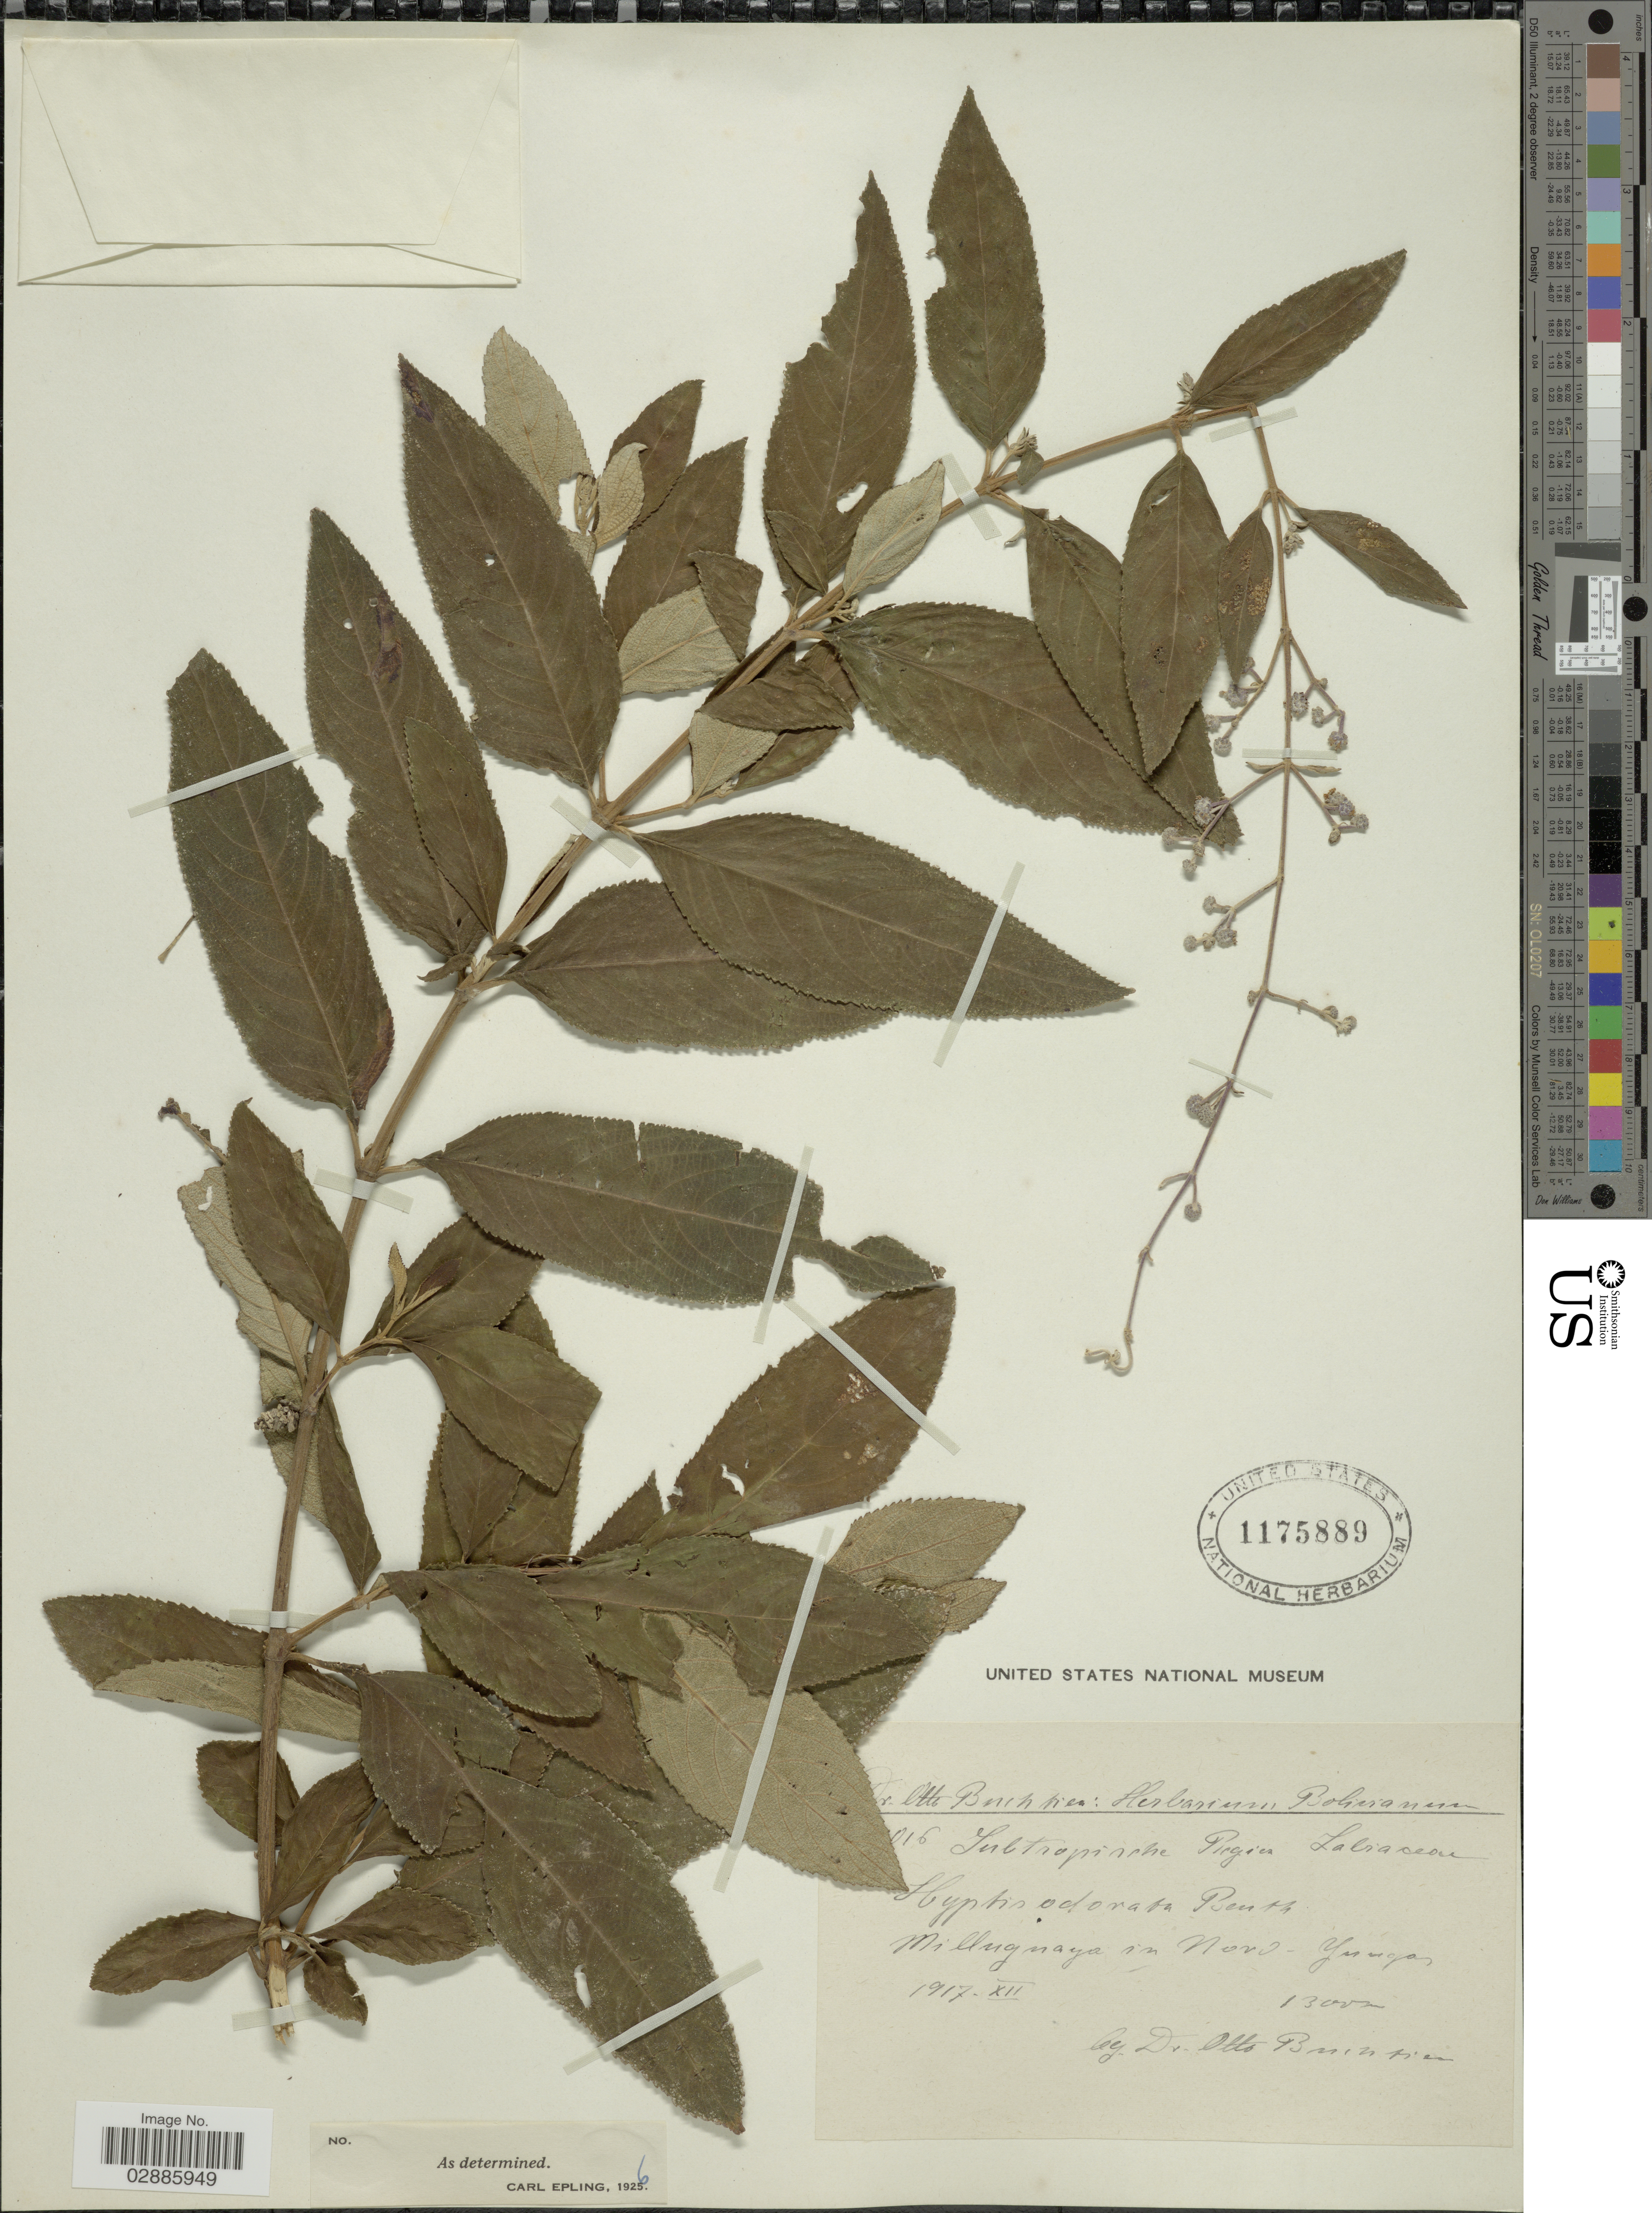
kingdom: Plantae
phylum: Tracheophyta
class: Magnoliopsida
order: Lamiales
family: Lamiaceae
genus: Hyptis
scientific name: Hyptis odorata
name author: Benth.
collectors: O. Buchtien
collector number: !016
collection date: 1917-12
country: Bolivia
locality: Milluguaya in Nord-Yungas.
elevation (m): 1300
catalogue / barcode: US 1175889